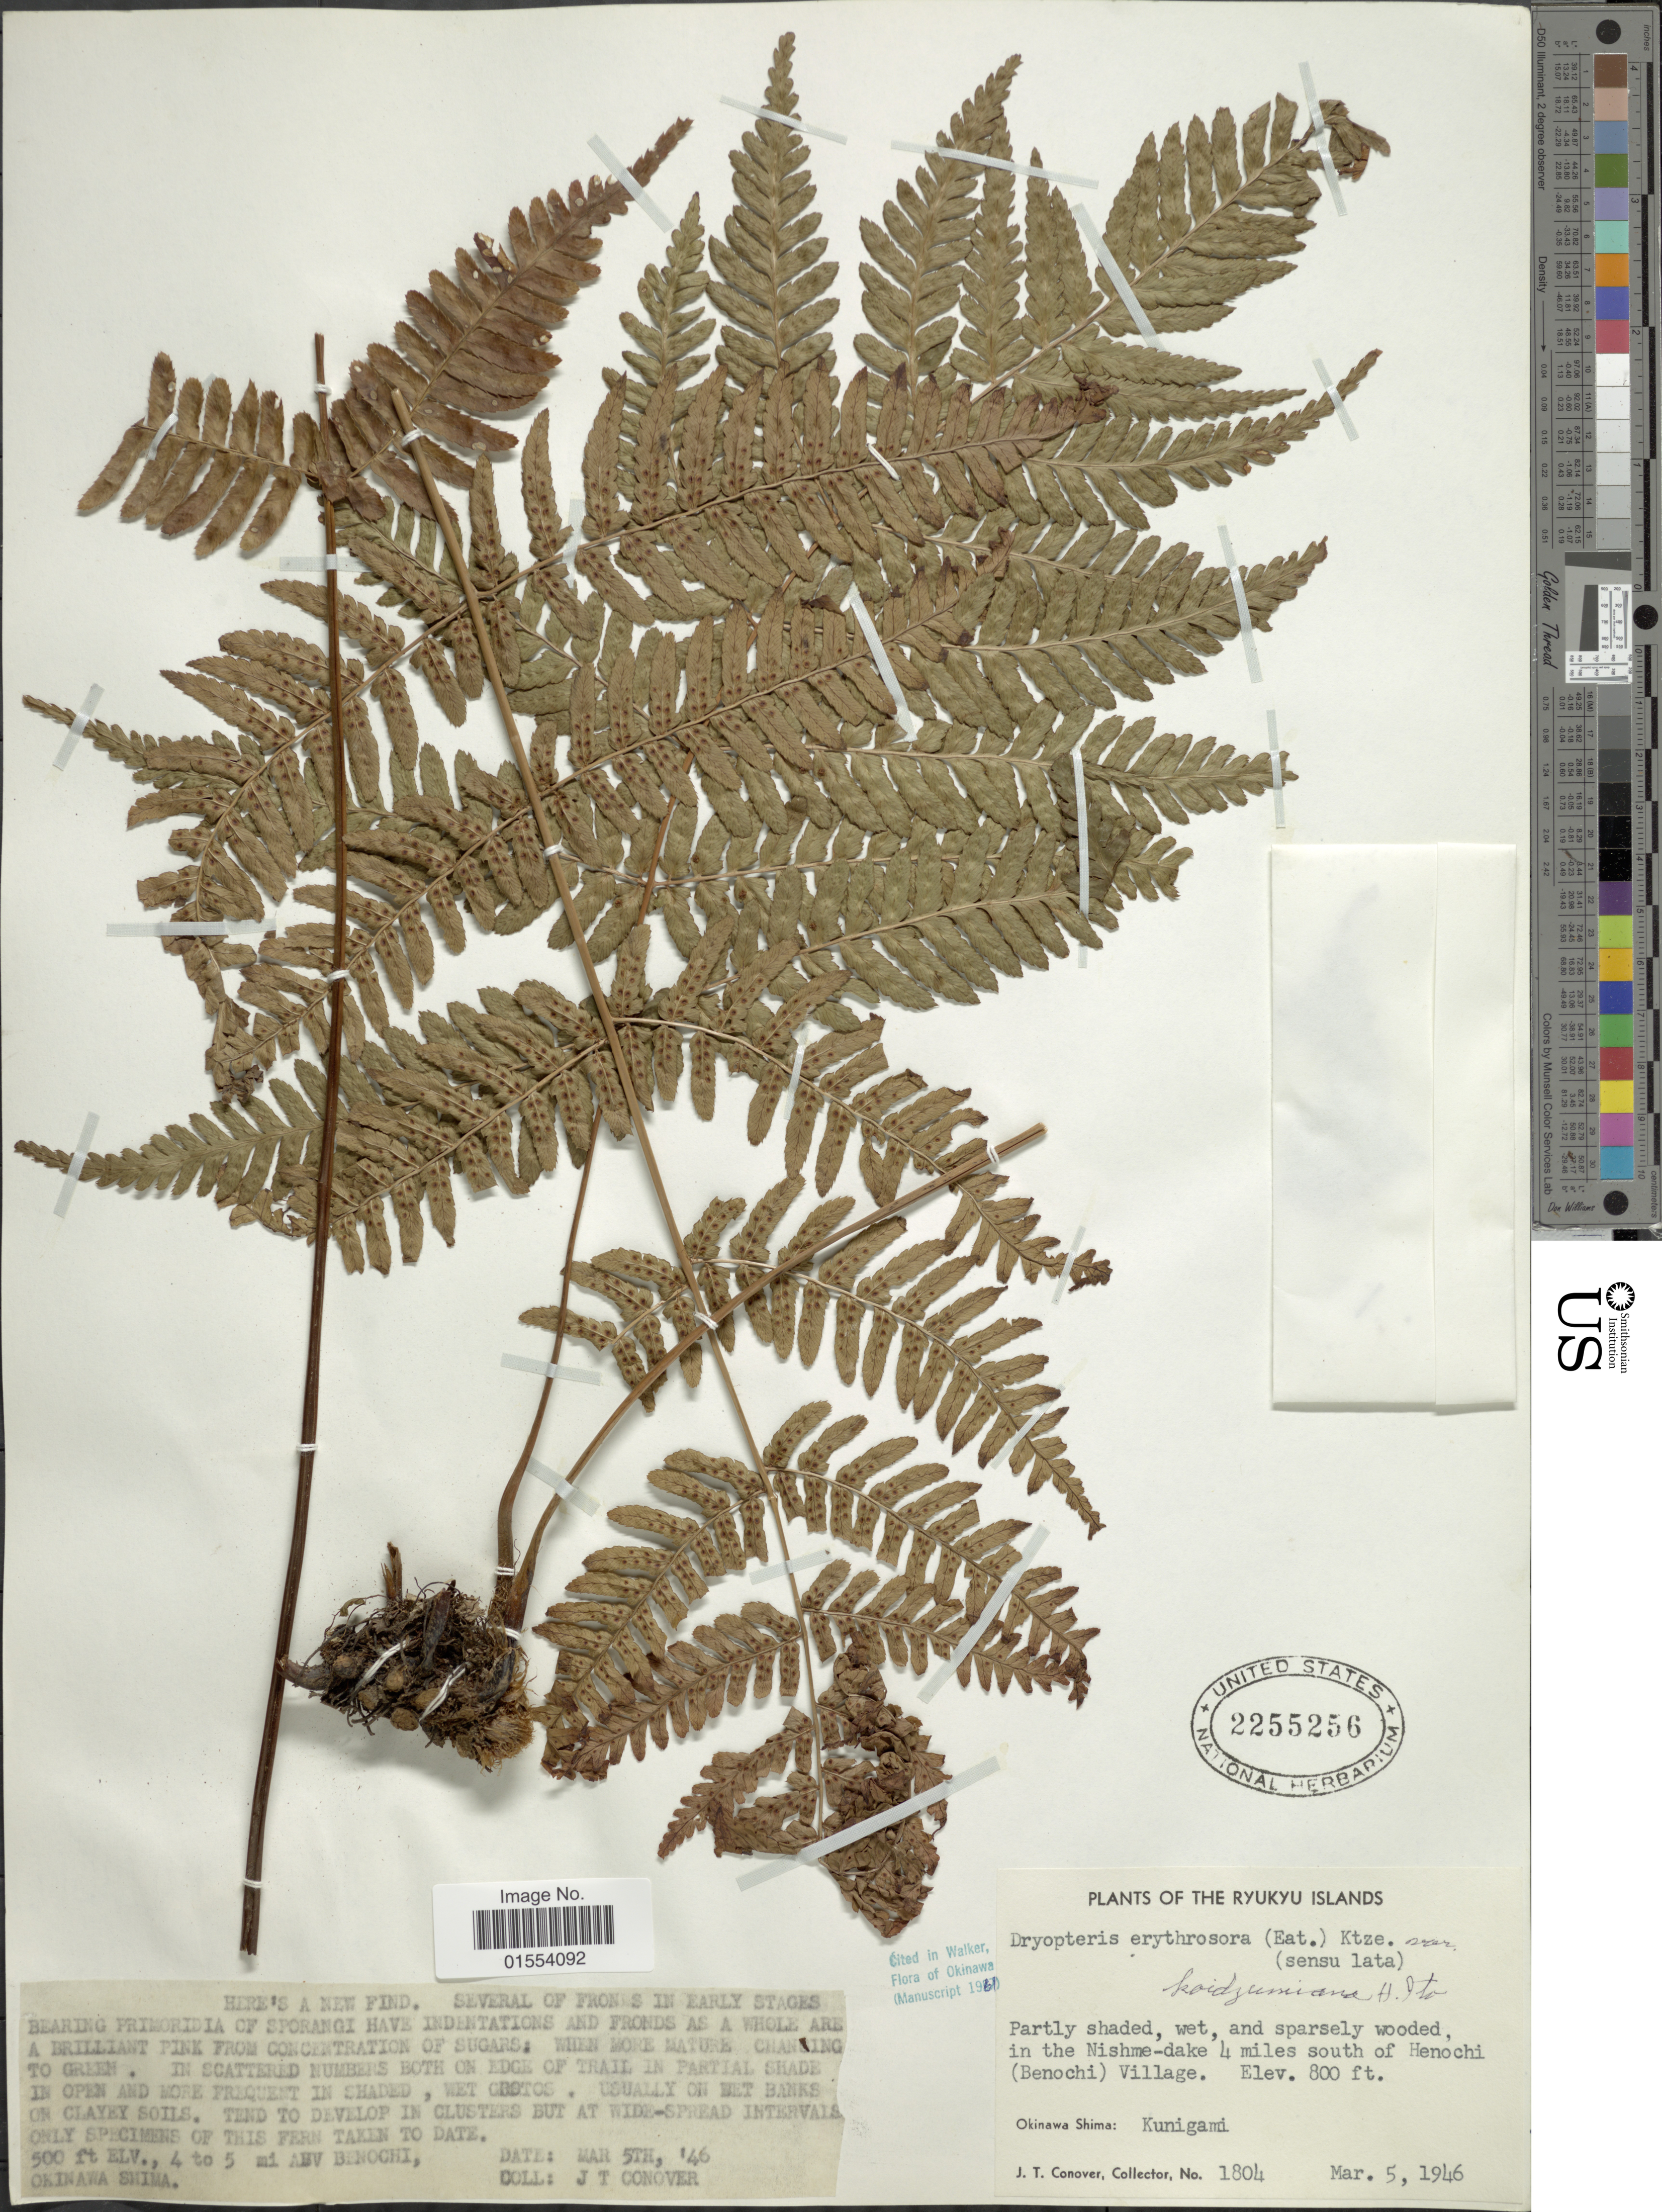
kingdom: Plantae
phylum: Tracheophyta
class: Polypodiopsida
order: Polypodiales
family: Dryopteridaceae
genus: Dryopteris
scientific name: Dryopteris erythrosora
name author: (D.C. Eaton) Kuntze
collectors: J. T. Conover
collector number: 1804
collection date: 1946-03-05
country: Japan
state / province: Okinawa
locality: Ryukyu Islands. In the Nishme-dake 4 miles south of Henochi (Benochi) Village, Okinawa Shima: Kunigami.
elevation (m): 244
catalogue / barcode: US 2255256